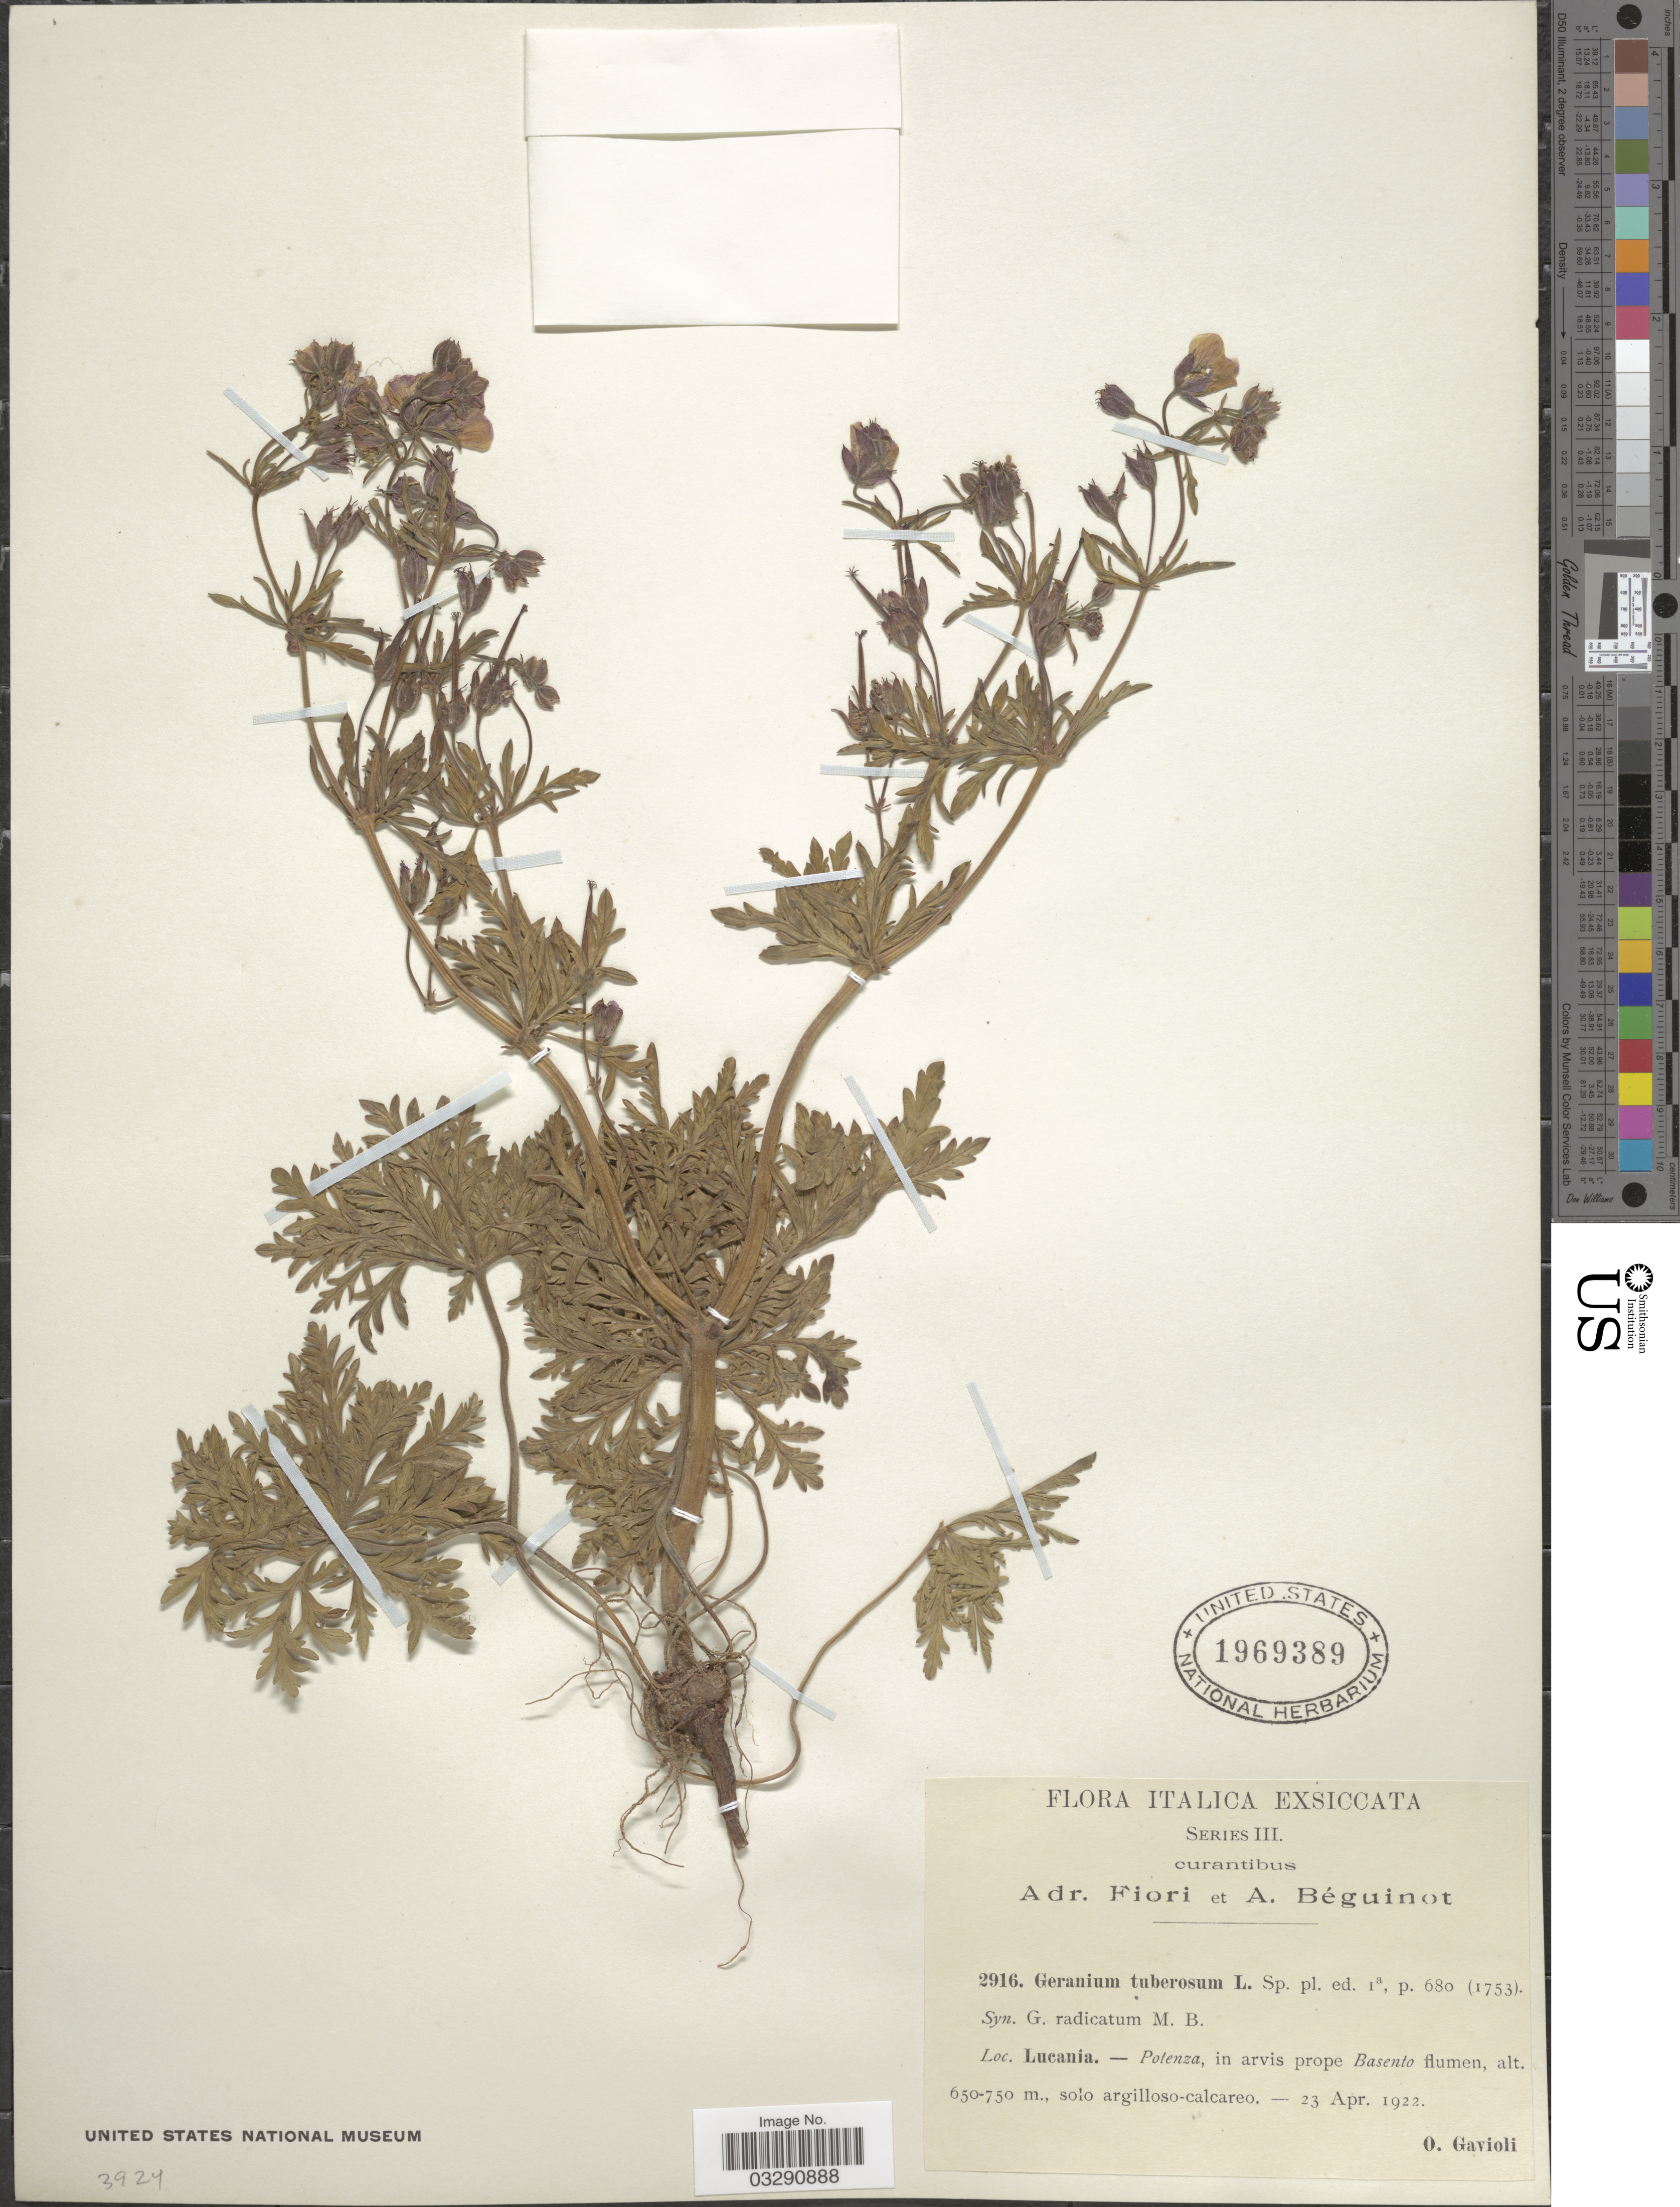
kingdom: Plantae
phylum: Tracheophyta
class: Magnoliopsida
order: Geraniales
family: Geraniaceae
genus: Geranium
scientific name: Geranium tuberosum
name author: L.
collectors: O. Gavioli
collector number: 2916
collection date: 1922-04-23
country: Italy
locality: Italica, Lucania.-Potenza, in arvis prope Basento flumen.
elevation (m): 650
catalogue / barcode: US 1969389